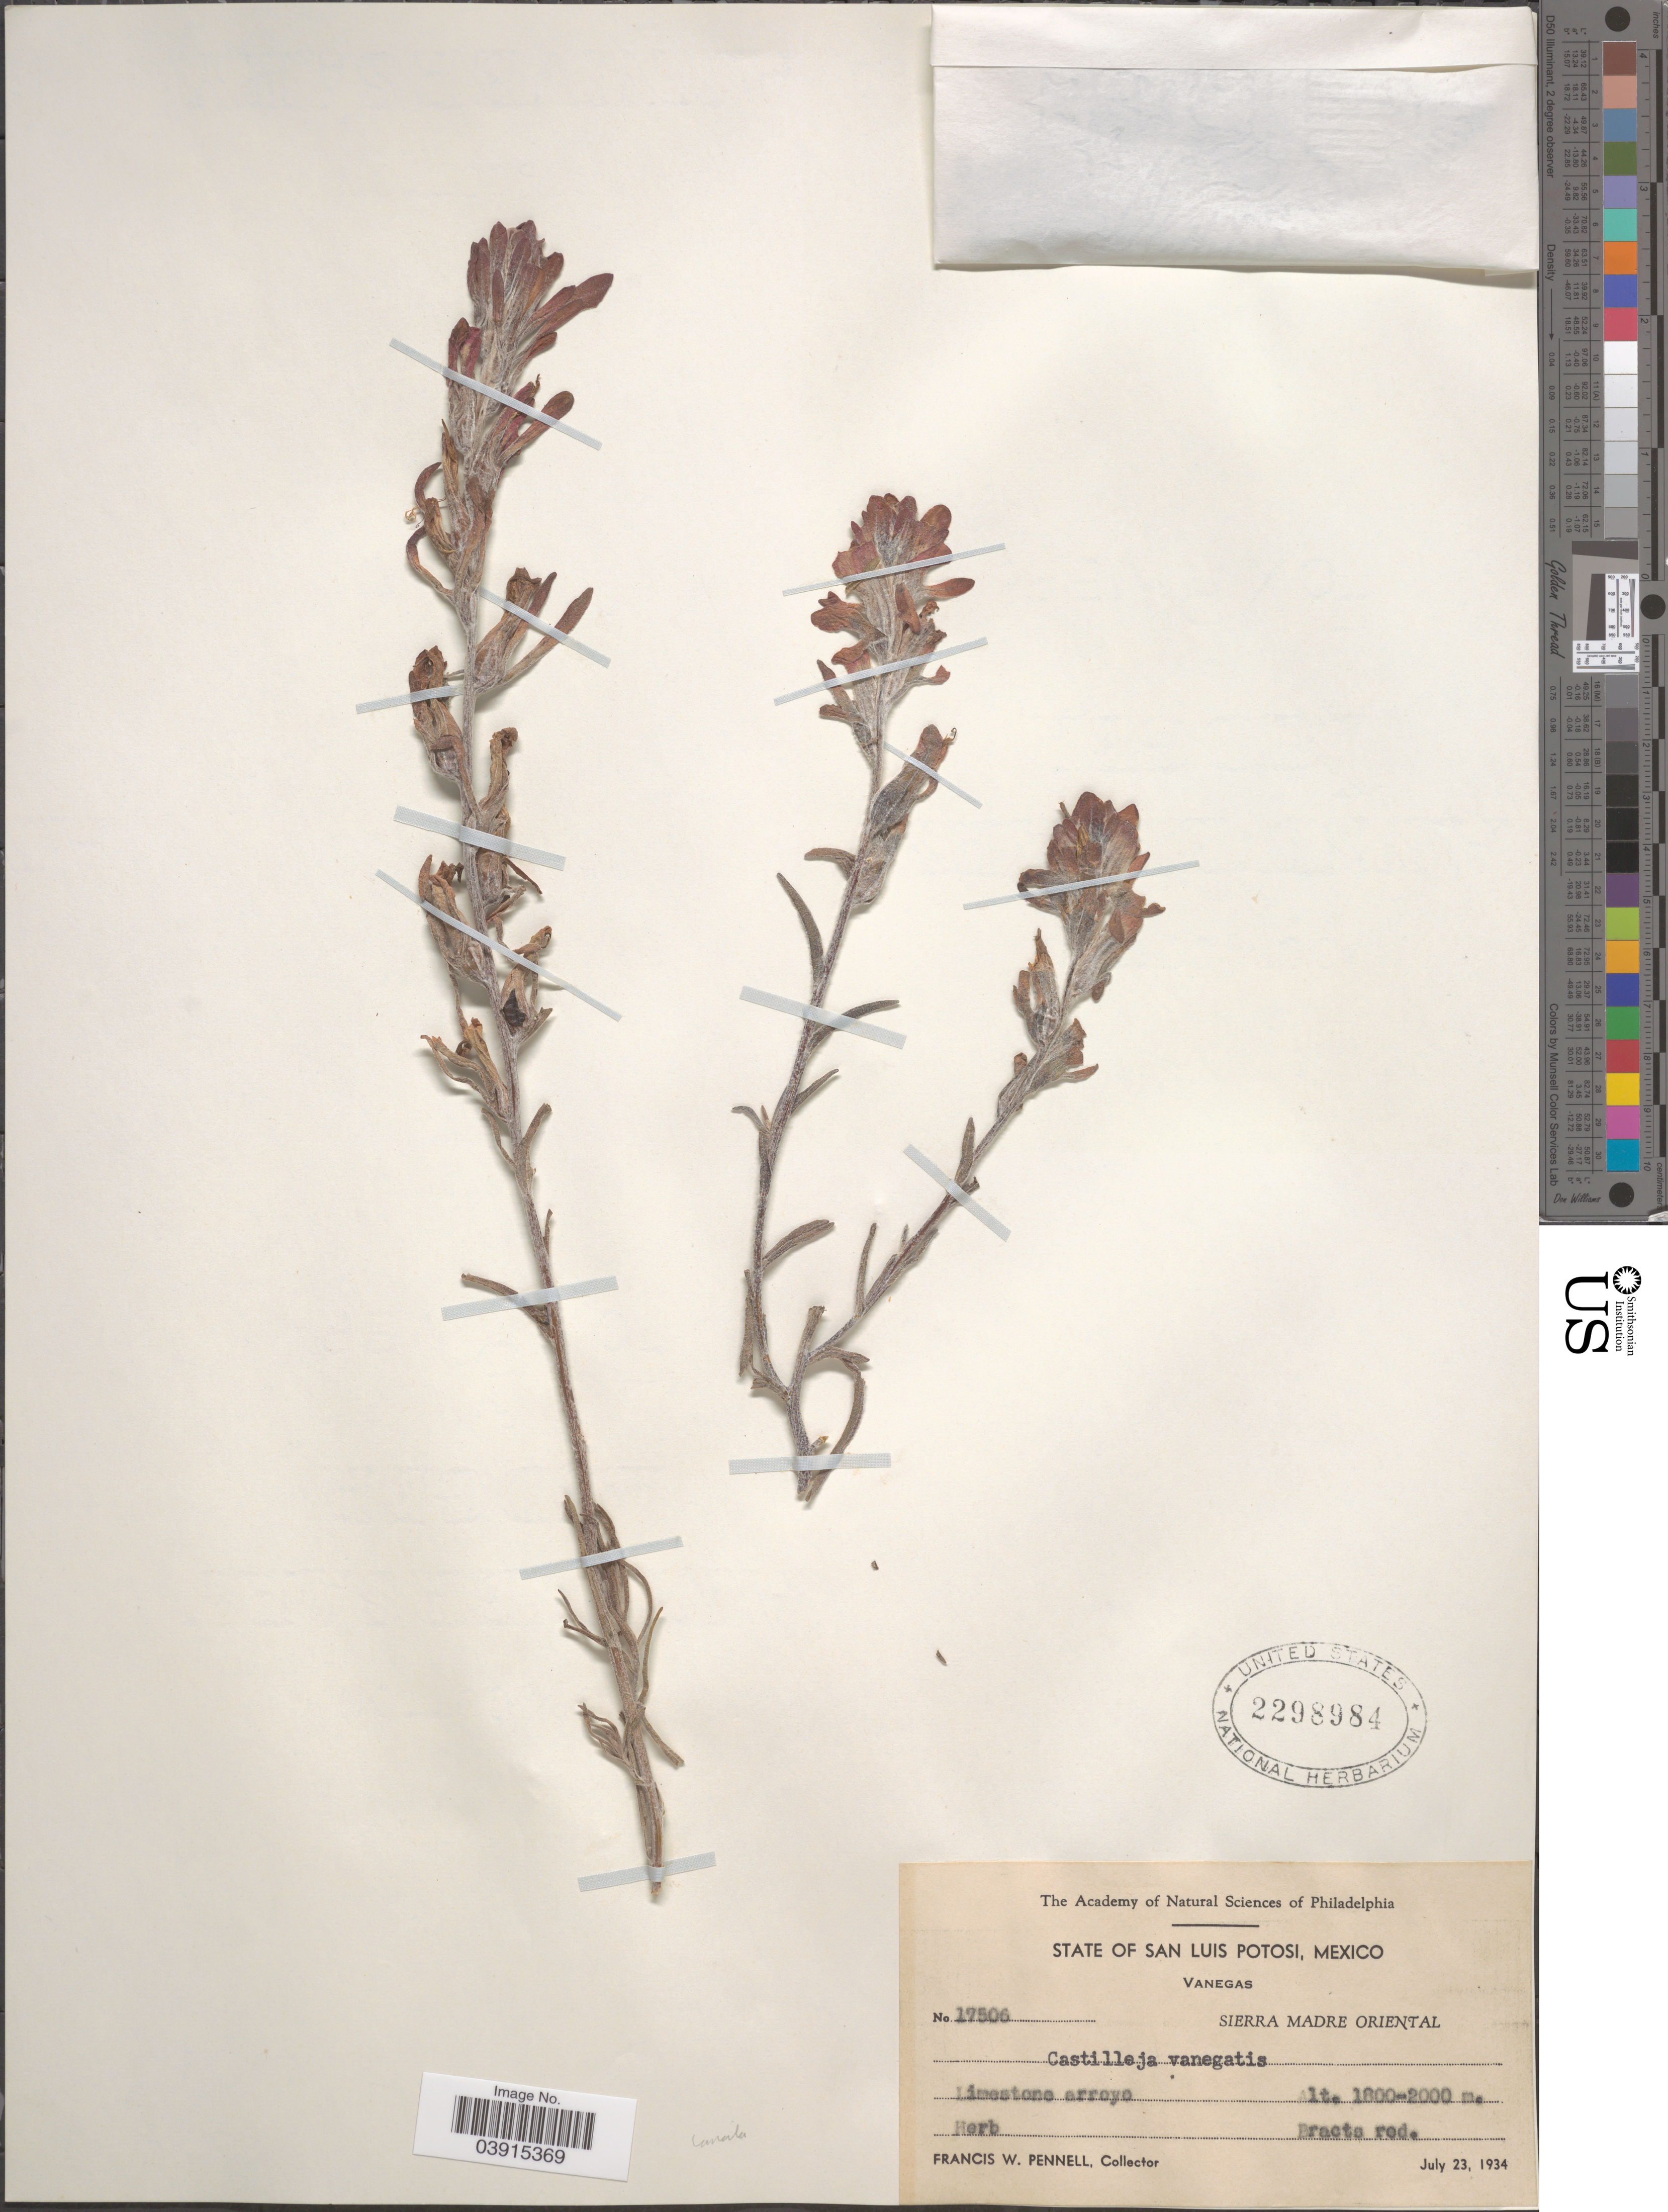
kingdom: Plantae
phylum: Tracheophyta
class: Magnoliopsida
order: Lamiales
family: Orobanchaceae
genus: Castilleja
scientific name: Castilleja lanata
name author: A. Gray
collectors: F. W. Pennell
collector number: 17506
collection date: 1934-07-23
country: Mexico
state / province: San Luis Potosí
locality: Vanegas. Sierra Madre Oriental.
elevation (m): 1800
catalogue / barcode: US 2298984